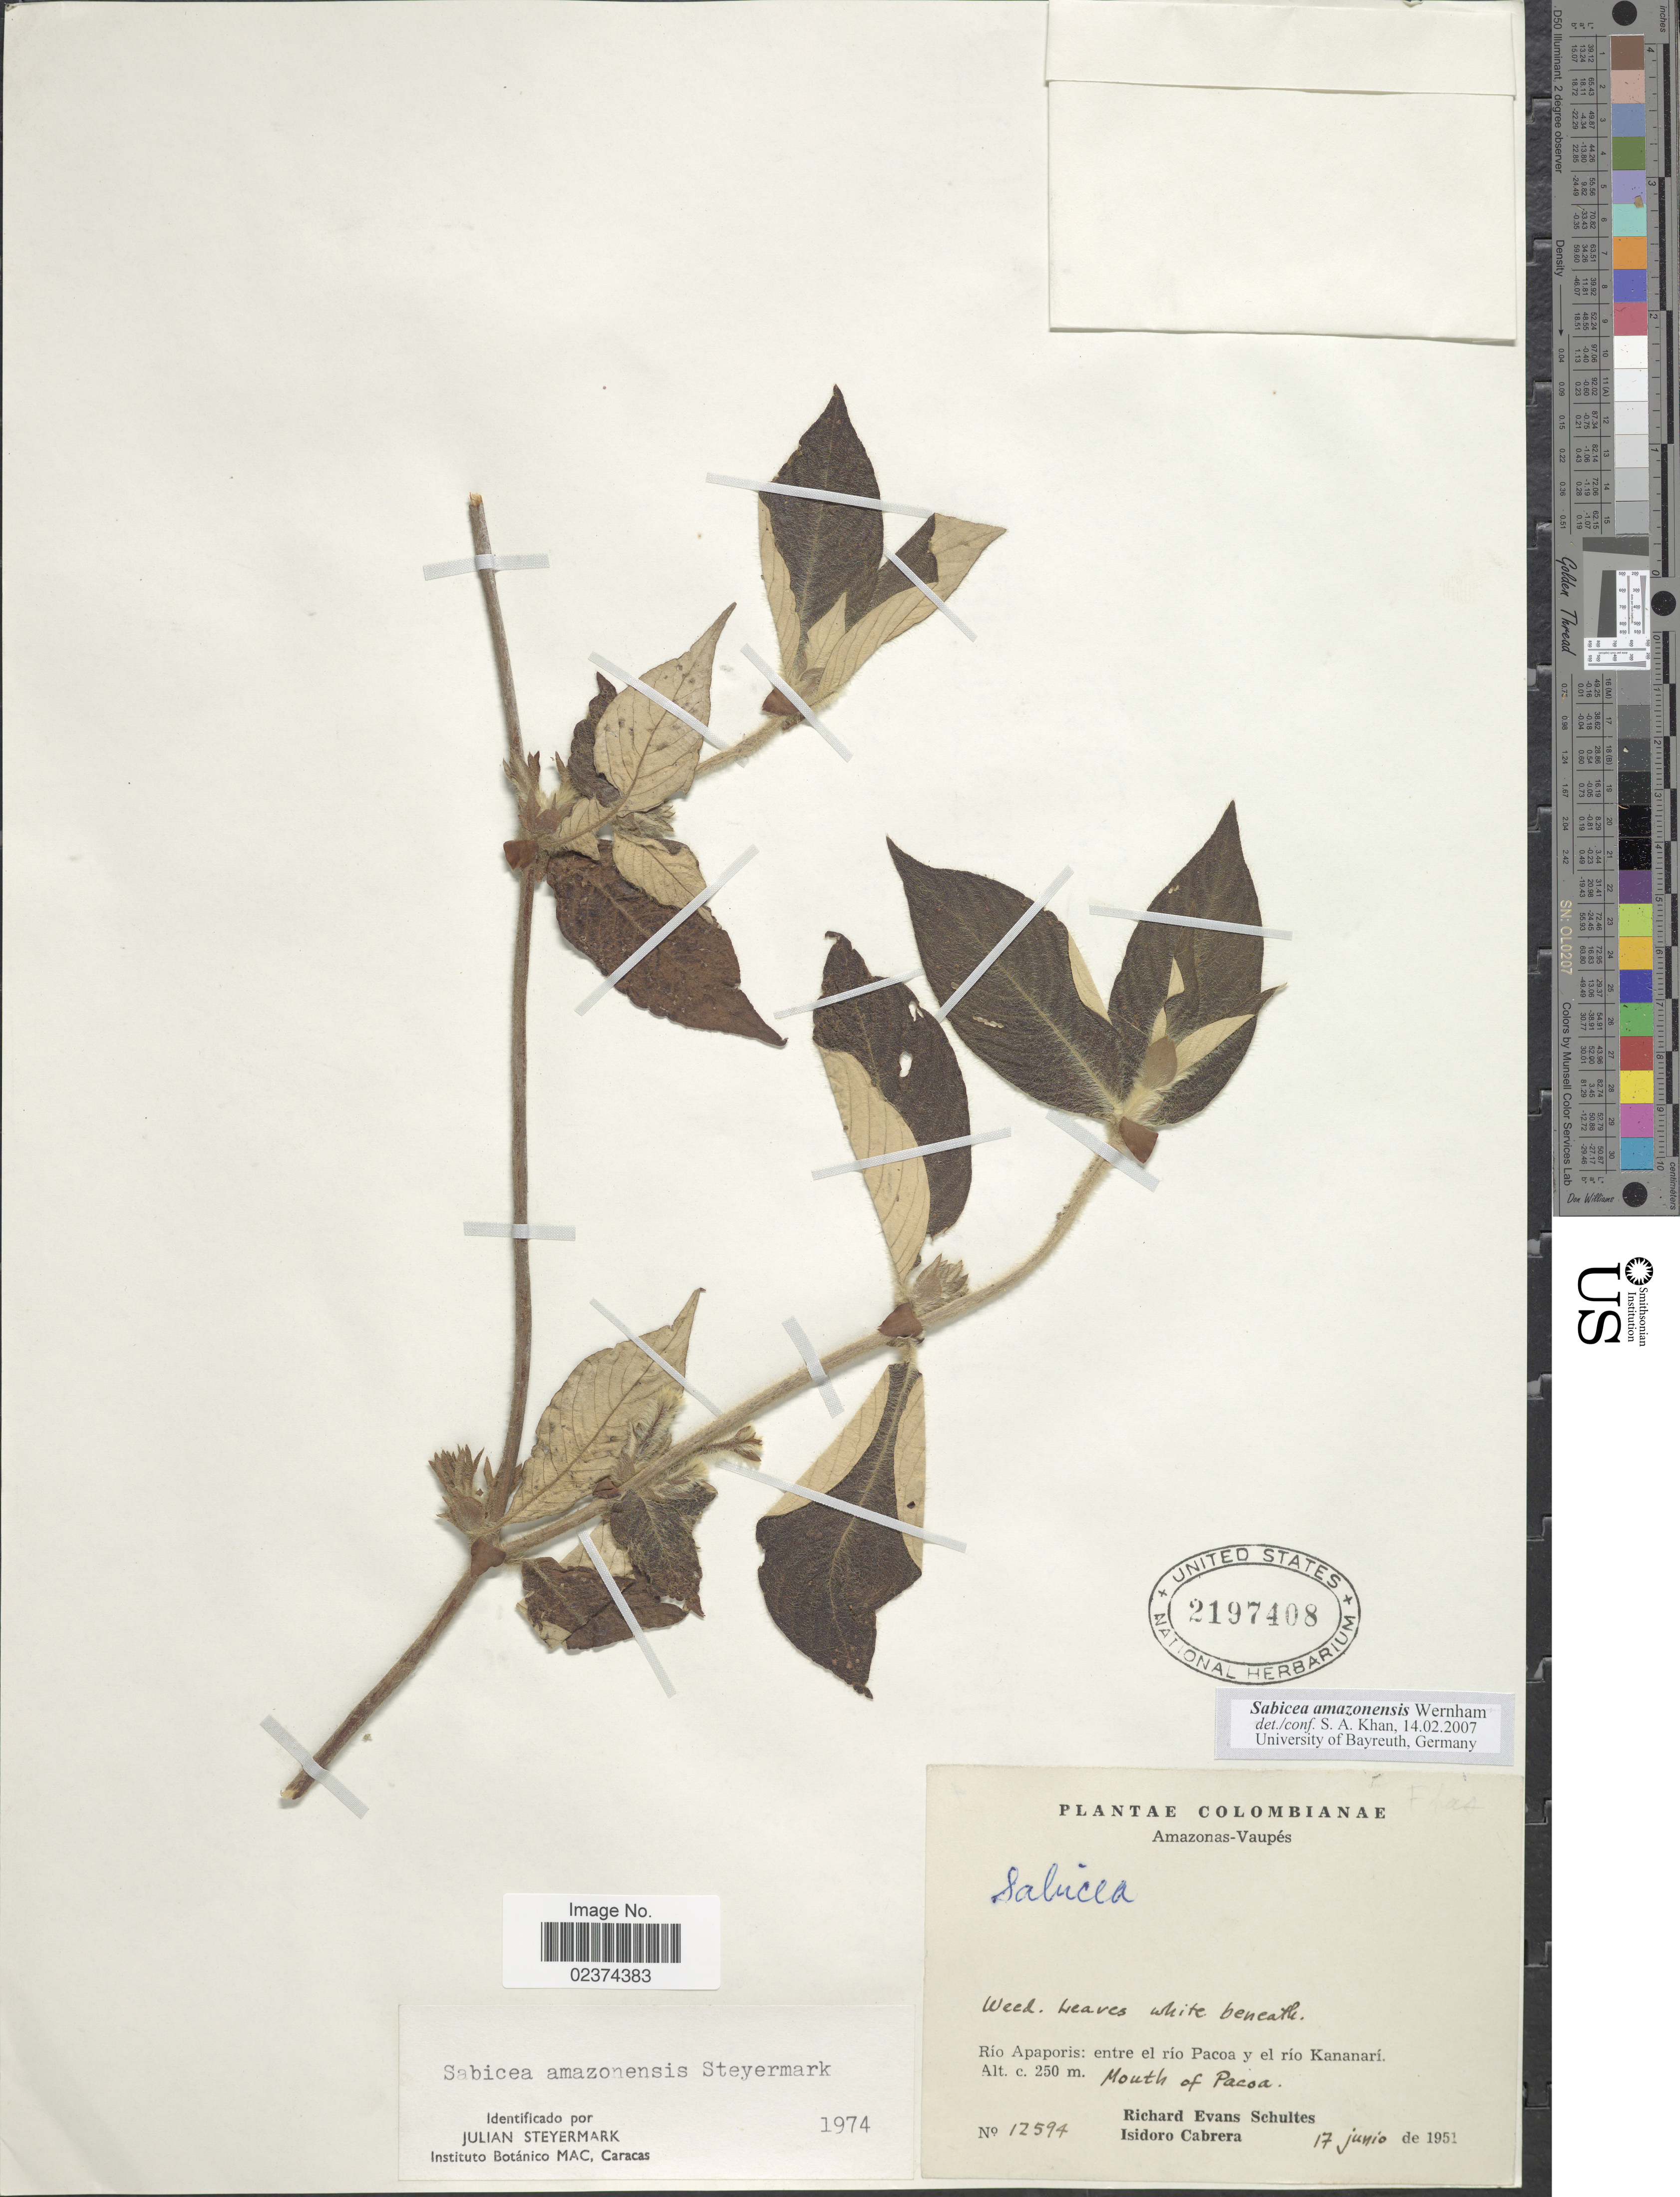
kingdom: Plantae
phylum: Tracheophyta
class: Magnoliopsida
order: Gentianales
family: Rubiaceae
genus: Sabicea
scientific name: Sabicea amazonensis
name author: Wernham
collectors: R. E. Schultes & I. Cabrera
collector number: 12594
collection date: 1951-06-17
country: Colombia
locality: Amazonas-Vaupés, Río Apaporis: entre el río Pacoa y el río Kananarí, Mouth of Pacoa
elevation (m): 250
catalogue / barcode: US 2197408